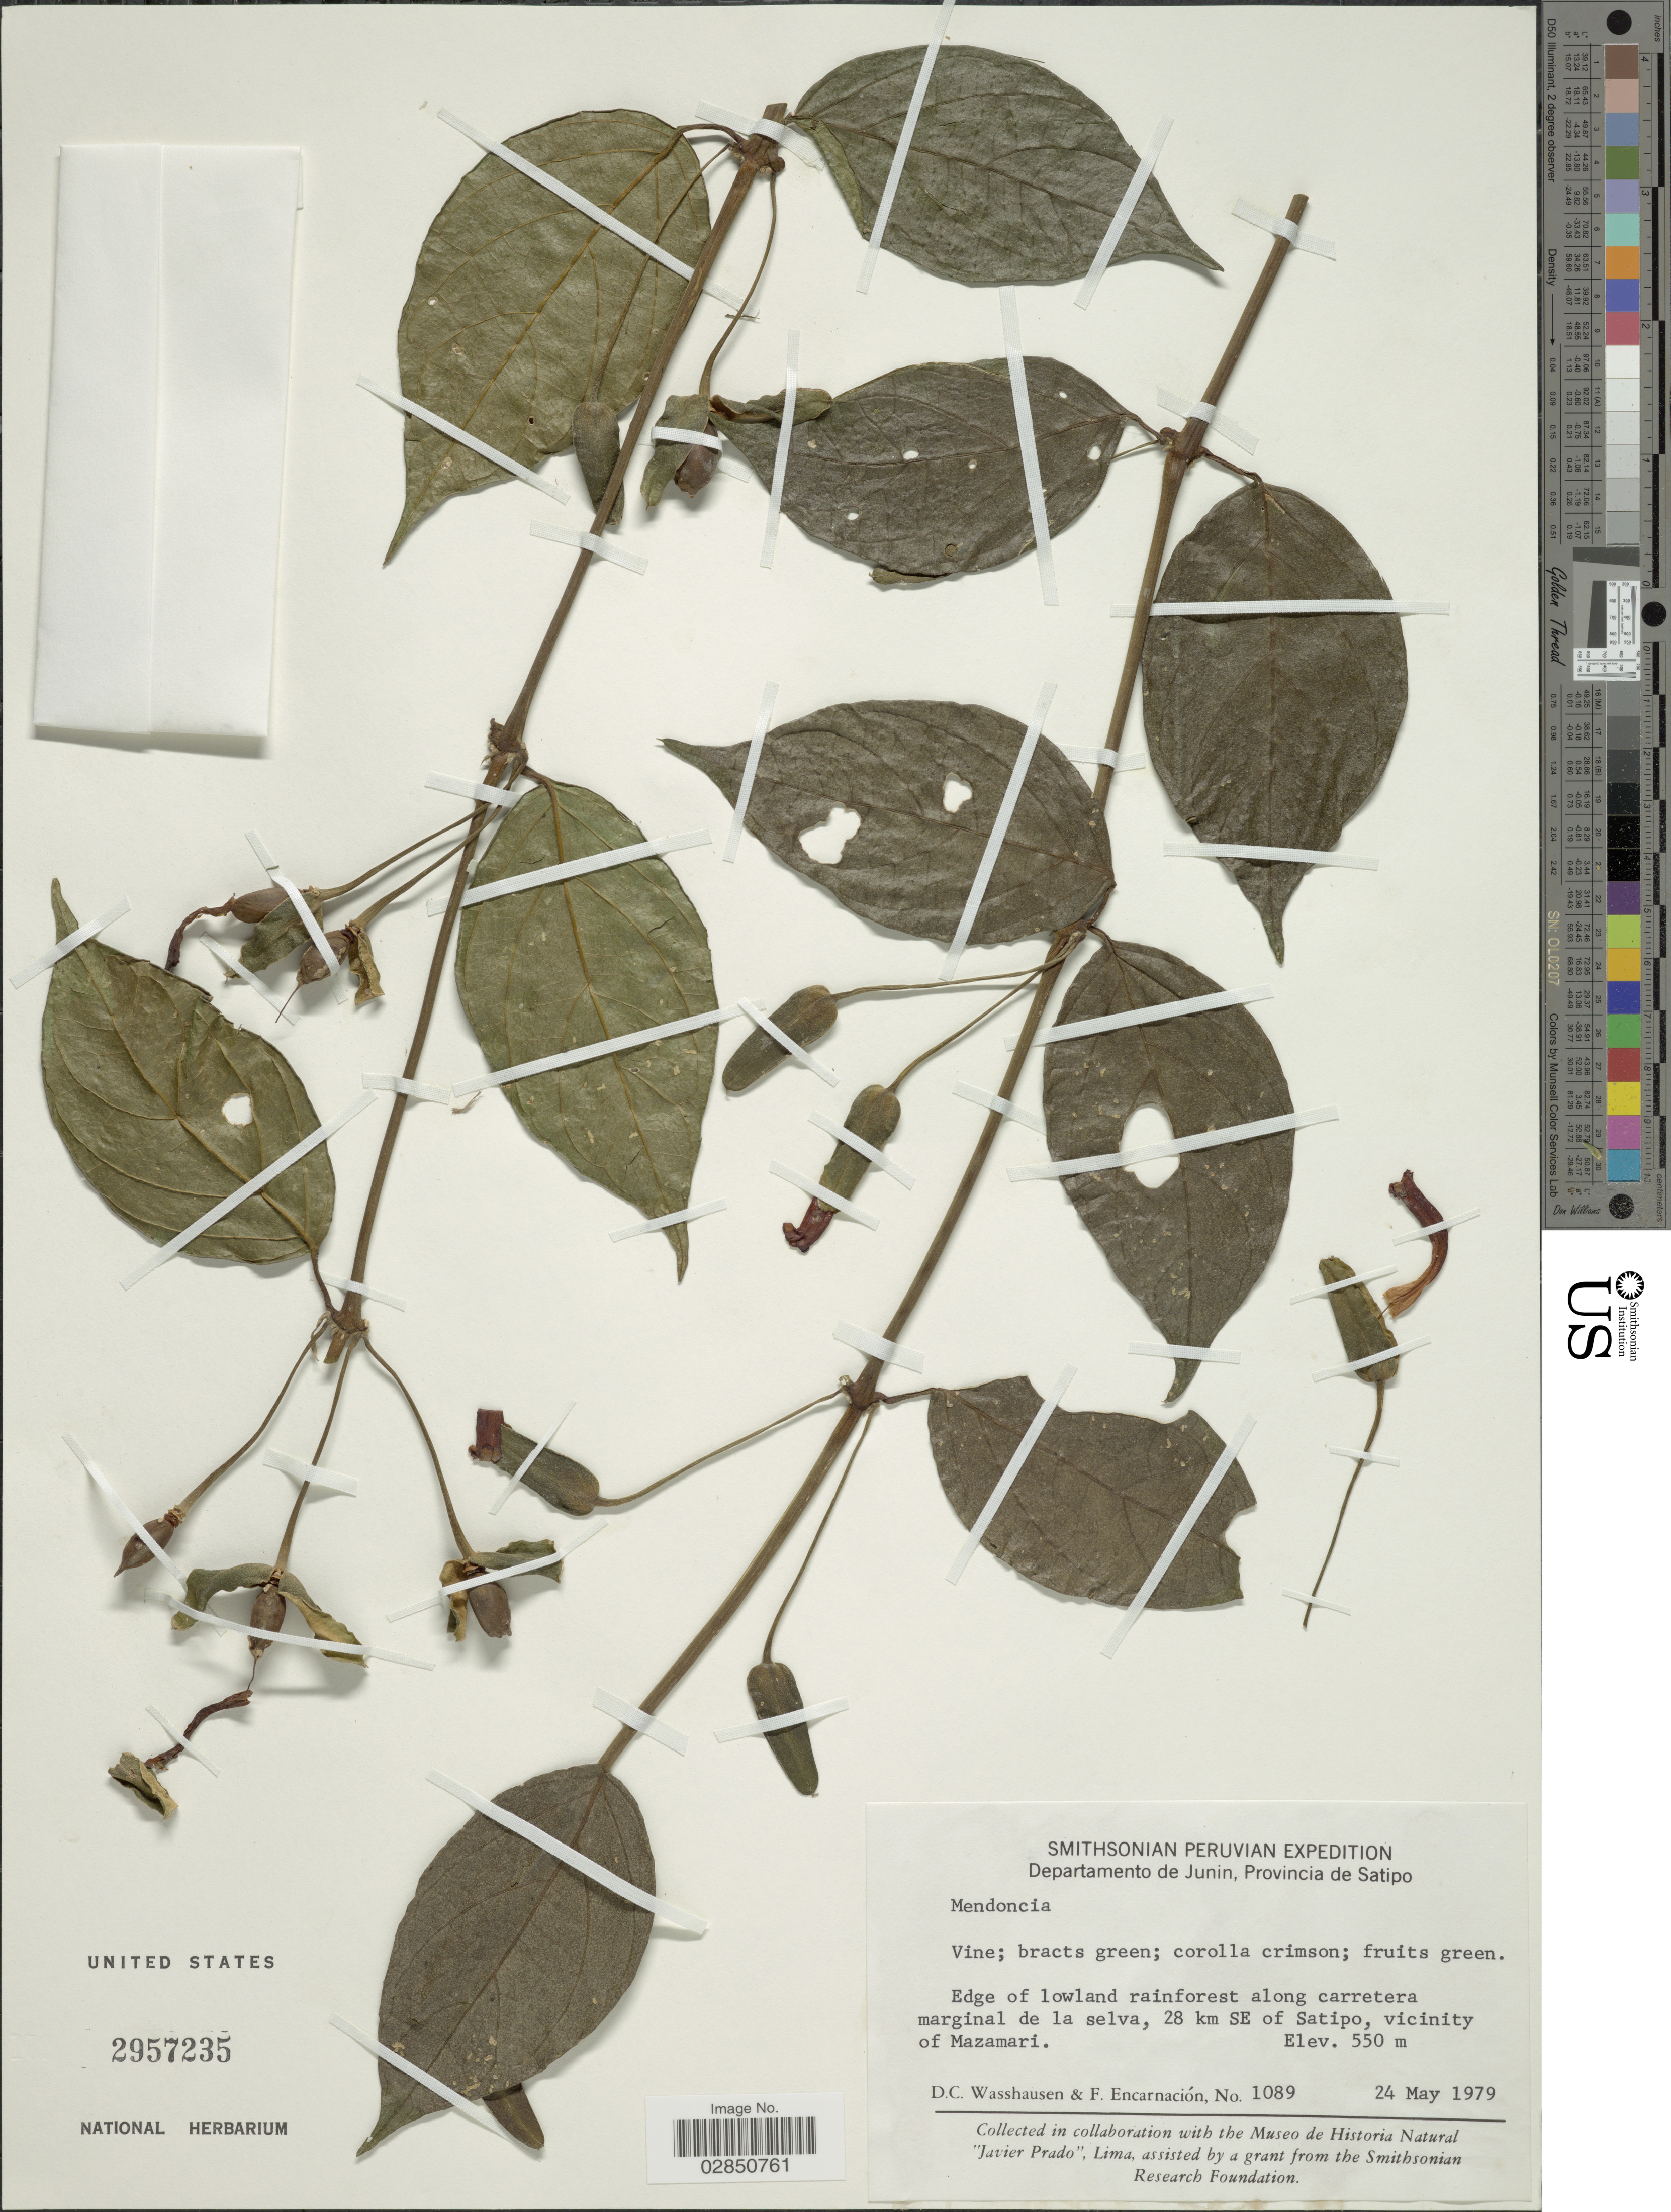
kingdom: Plantae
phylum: Tracheophyta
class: Magnoliopsida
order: Lamiales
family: Acanthaceae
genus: Mendoncia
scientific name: Mendoncia aspera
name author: (Ruiz & Pav.) Nees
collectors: D. C. Wasshausen & F. Encarnación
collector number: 1089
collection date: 1979-05-24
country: Peru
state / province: Junín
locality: Departamento de Junin, Provincia de Satipo. 28 km SE of Satipo,. vicinity of Mazamari.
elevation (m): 550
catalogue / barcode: US 2957235